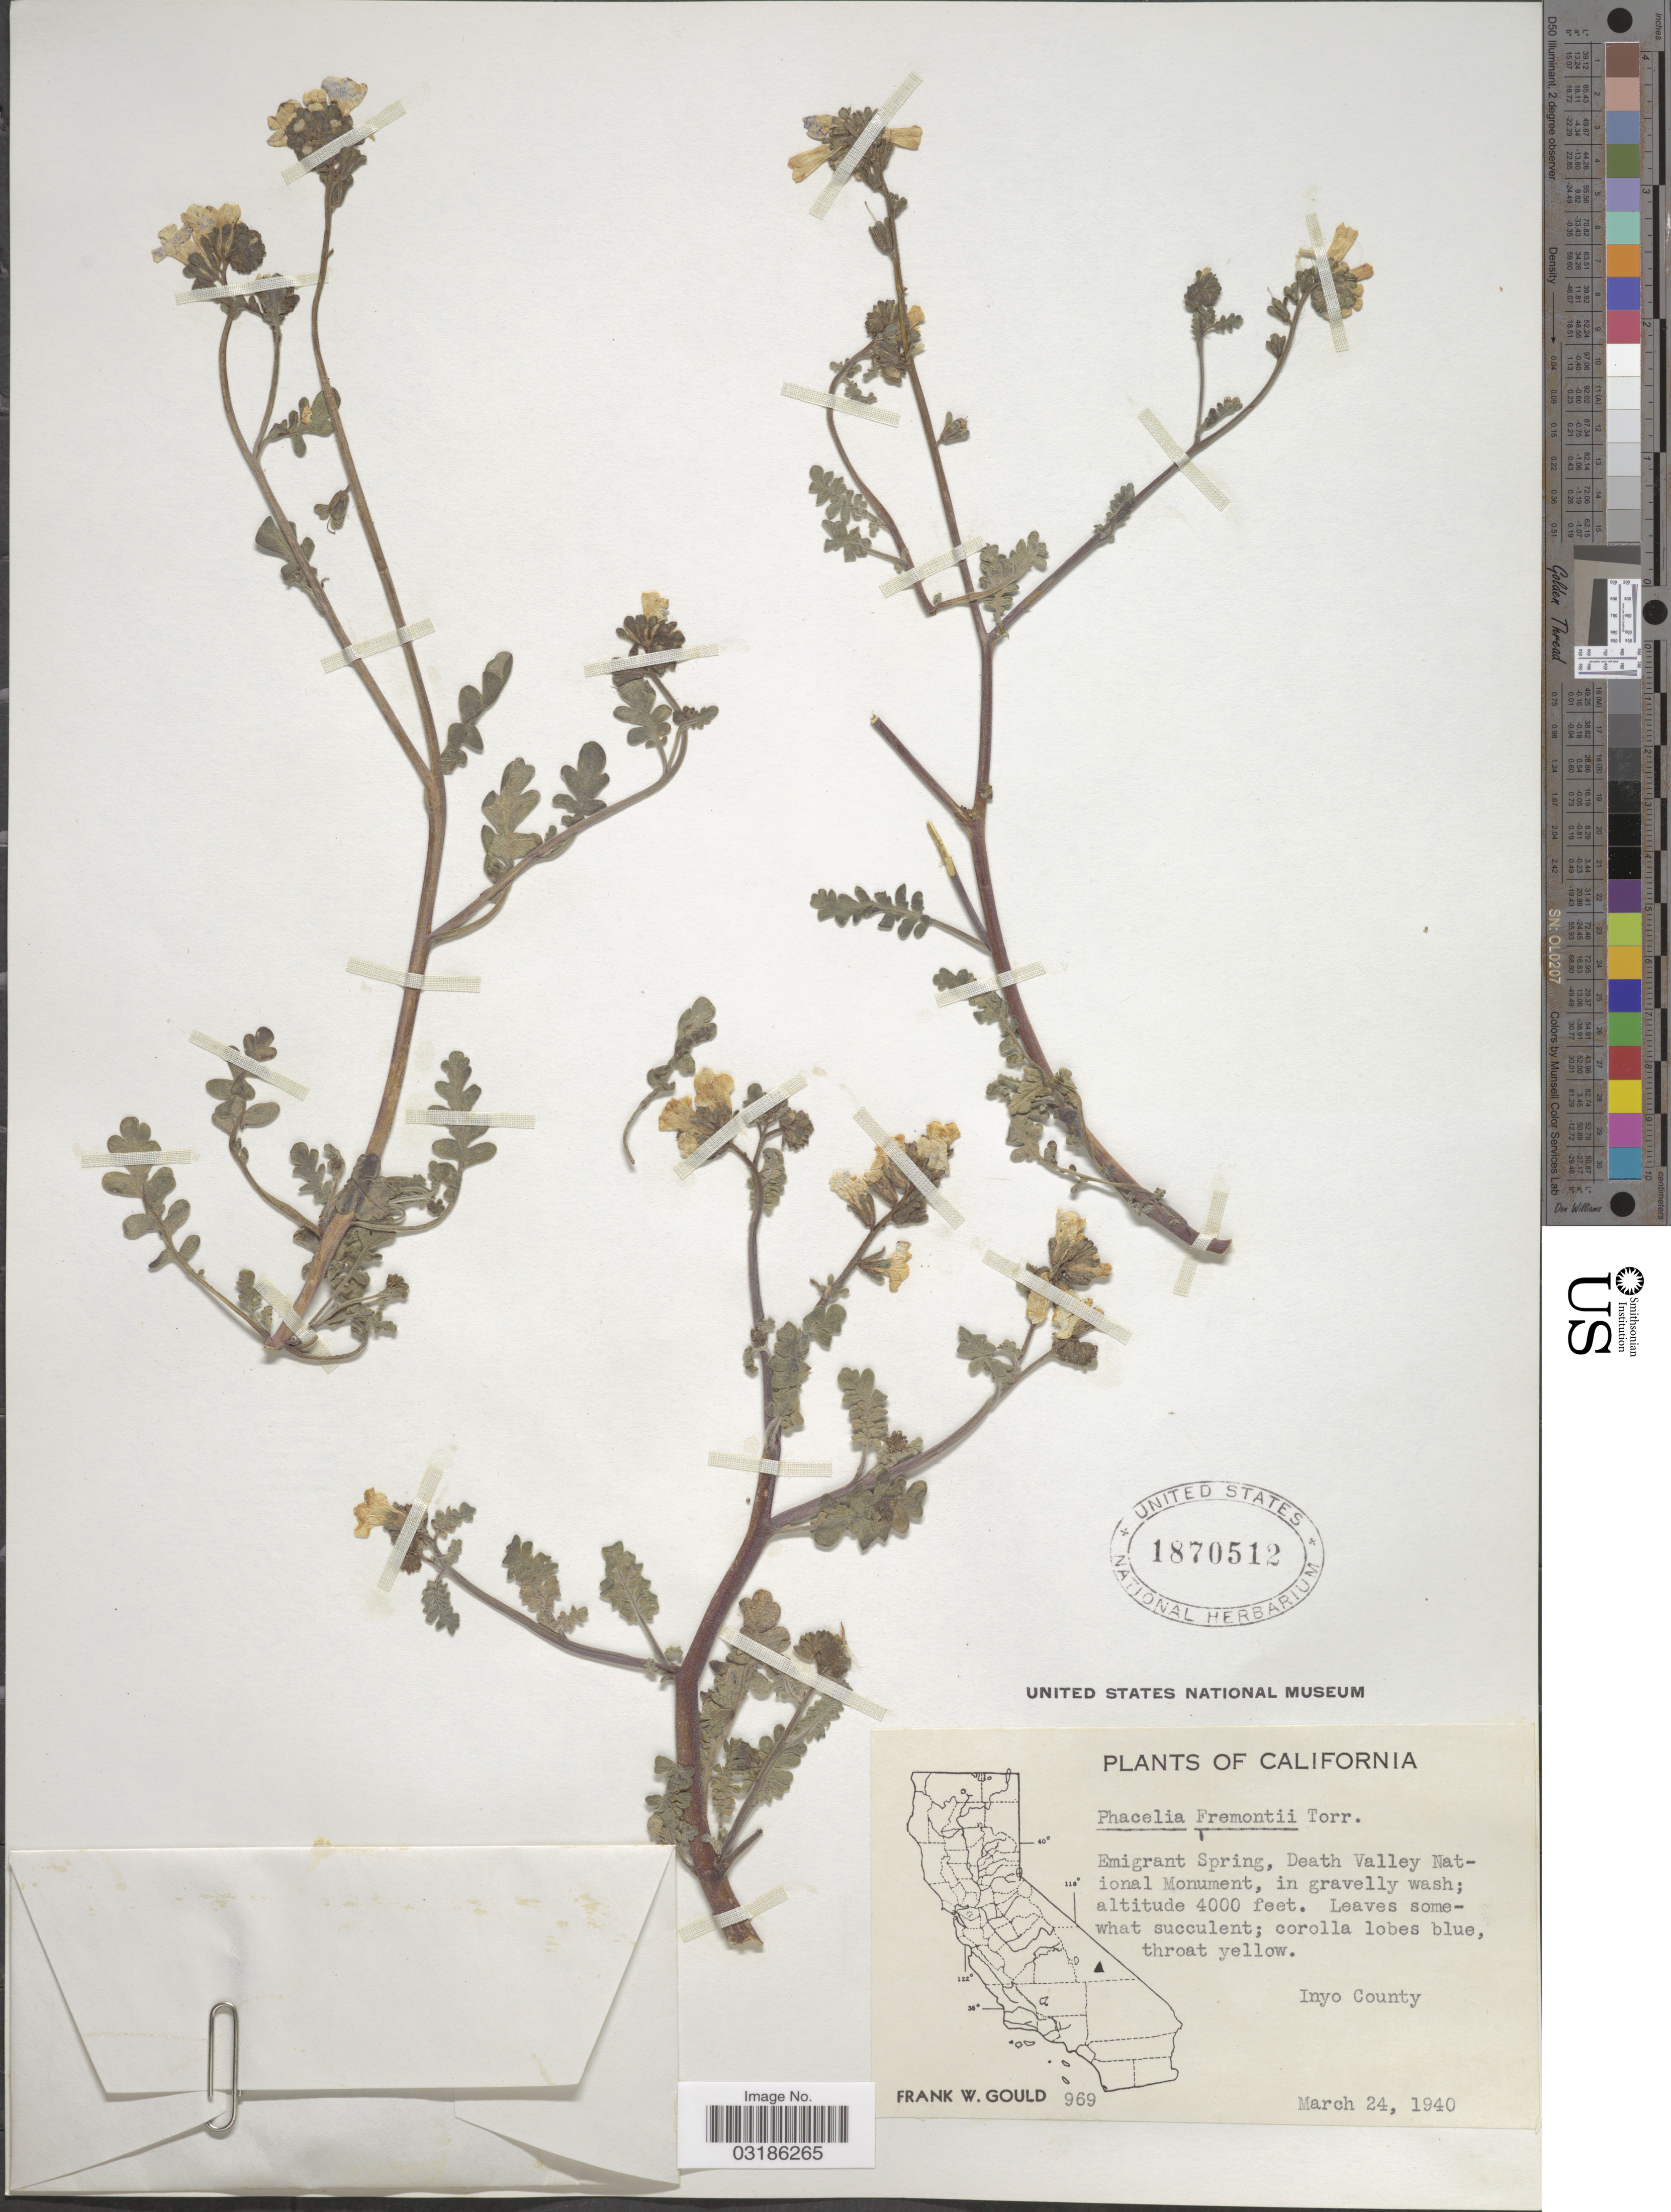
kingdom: Plantae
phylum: Tracheophyta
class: Magnoliopsida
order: Boraginales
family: Hydrophyllaceae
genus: Phacelia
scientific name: Phacelia fremontii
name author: Torr.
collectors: F. W. Gould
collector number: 969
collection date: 1940-03-24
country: United States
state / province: California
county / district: Inyo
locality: Emigrant Spring, Death Valley National Monument, in gravelly wash. Inyo County.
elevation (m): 1219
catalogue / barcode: US 1870512